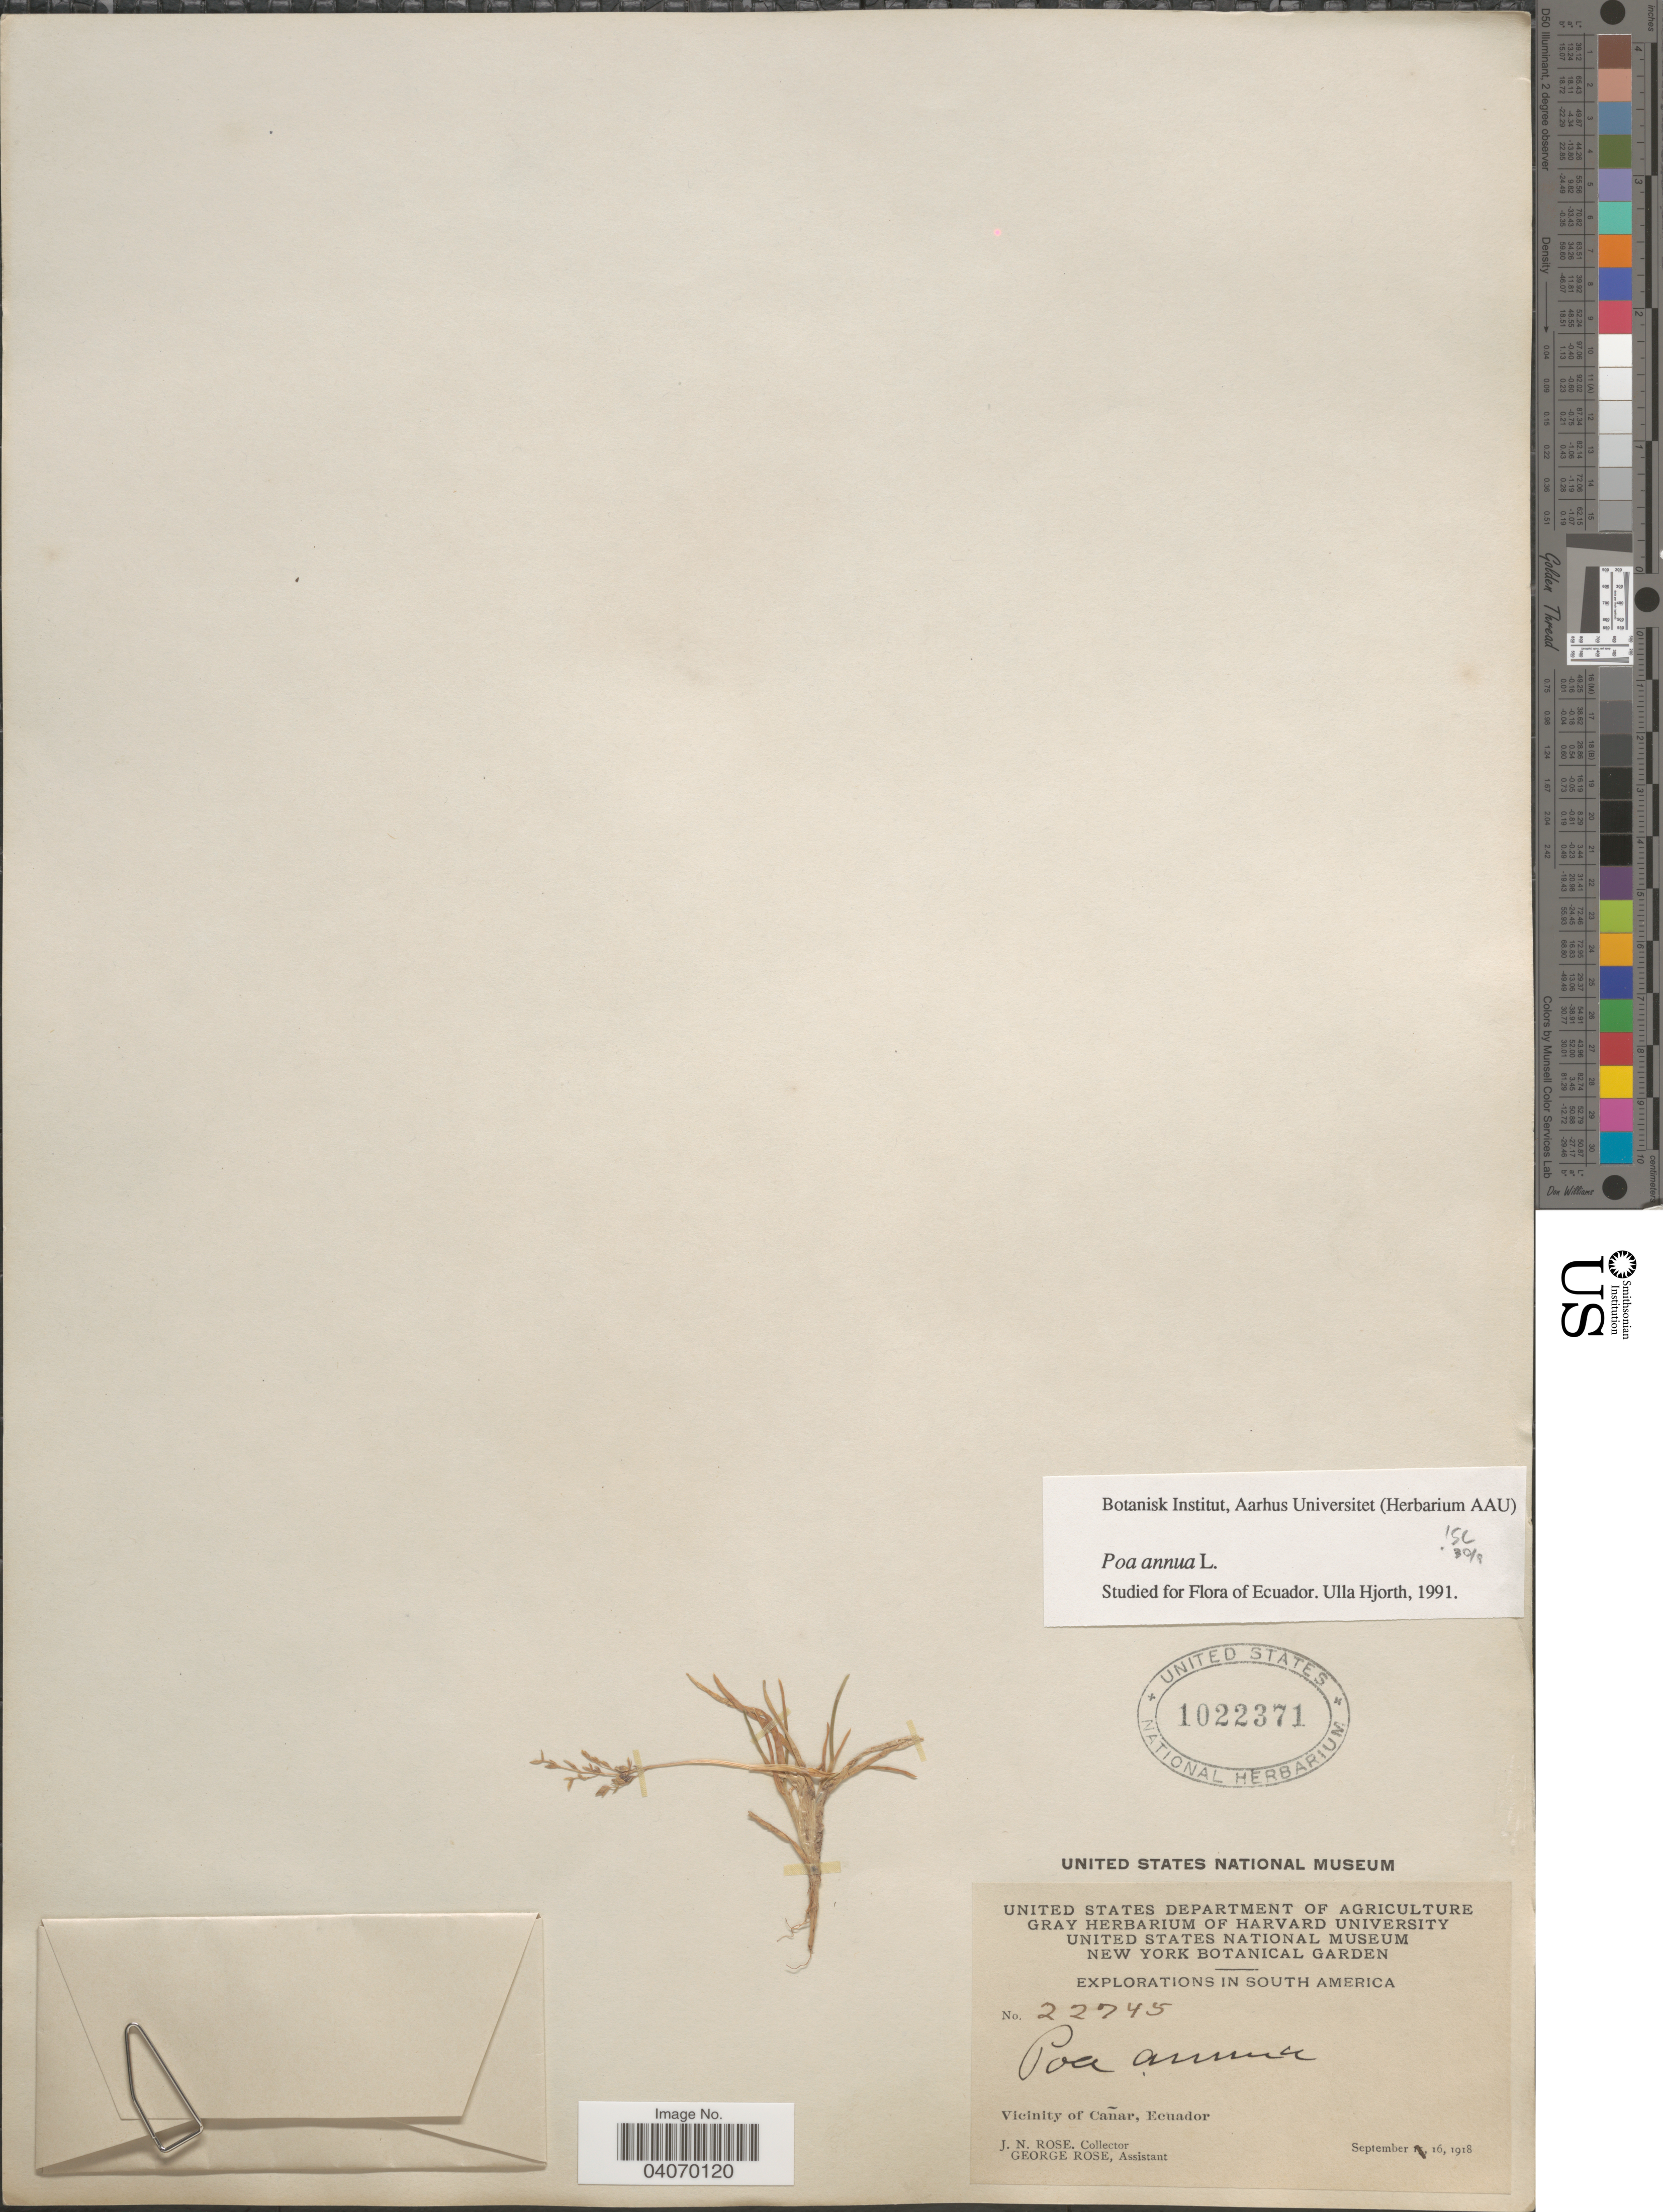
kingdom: Plantae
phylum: Tracheophyta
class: Liliopsida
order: Poales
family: Poaceae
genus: Poa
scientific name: Poa annua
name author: L.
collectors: J. N. Rose & G. Rose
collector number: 22745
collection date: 1918-09-16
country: Ecuador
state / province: Cañar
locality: Explorations in South America. Vicinity of Cañar.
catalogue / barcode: US 1022371